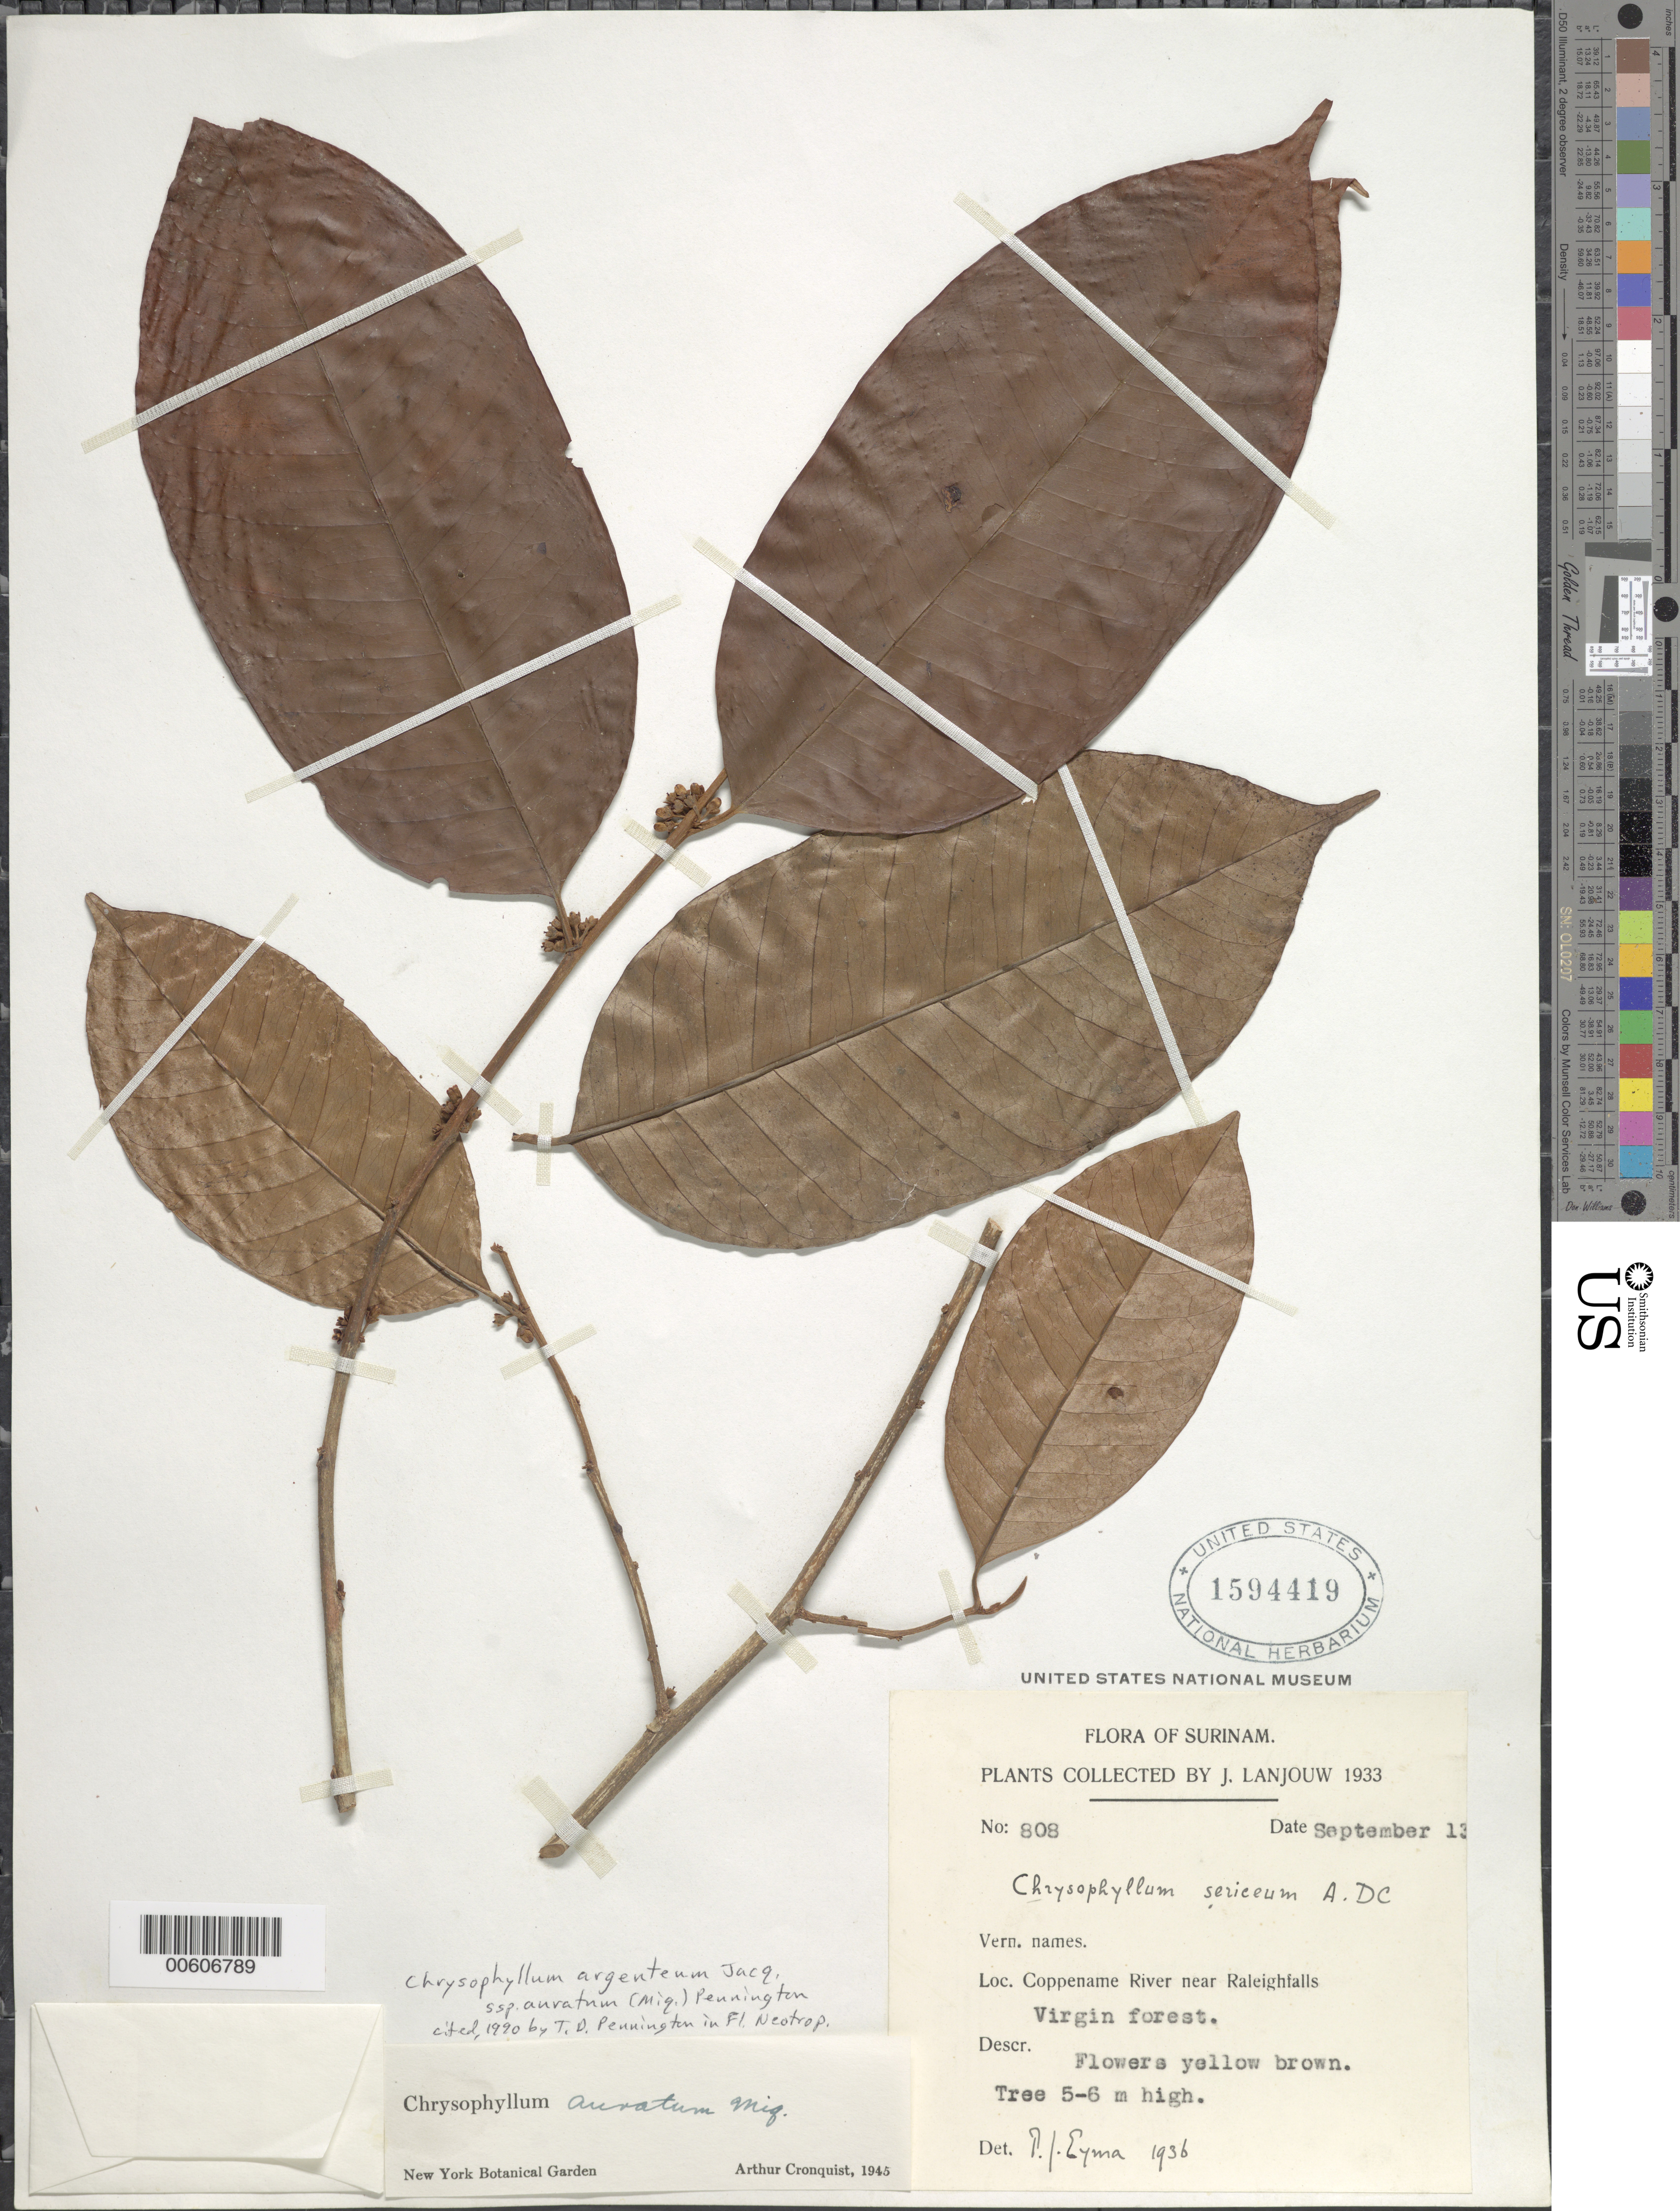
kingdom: Plantae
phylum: Tracheophyta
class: Magnoliopsida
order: Ericales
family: Sapotaceae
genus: Chrysophyllum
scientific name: Chrysophyllum argenteum subsp. auratum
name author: (Miq.) T.D. Penn.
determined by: Pennington, T. D., (K)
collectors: J. Lanjouw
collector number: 808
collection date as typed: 13-Sep-33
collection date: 1933-09-13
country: Suriname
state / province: Saramacca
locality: Coppename R., near Raleigh Falls, Voltzberg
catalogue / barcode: US 1594419